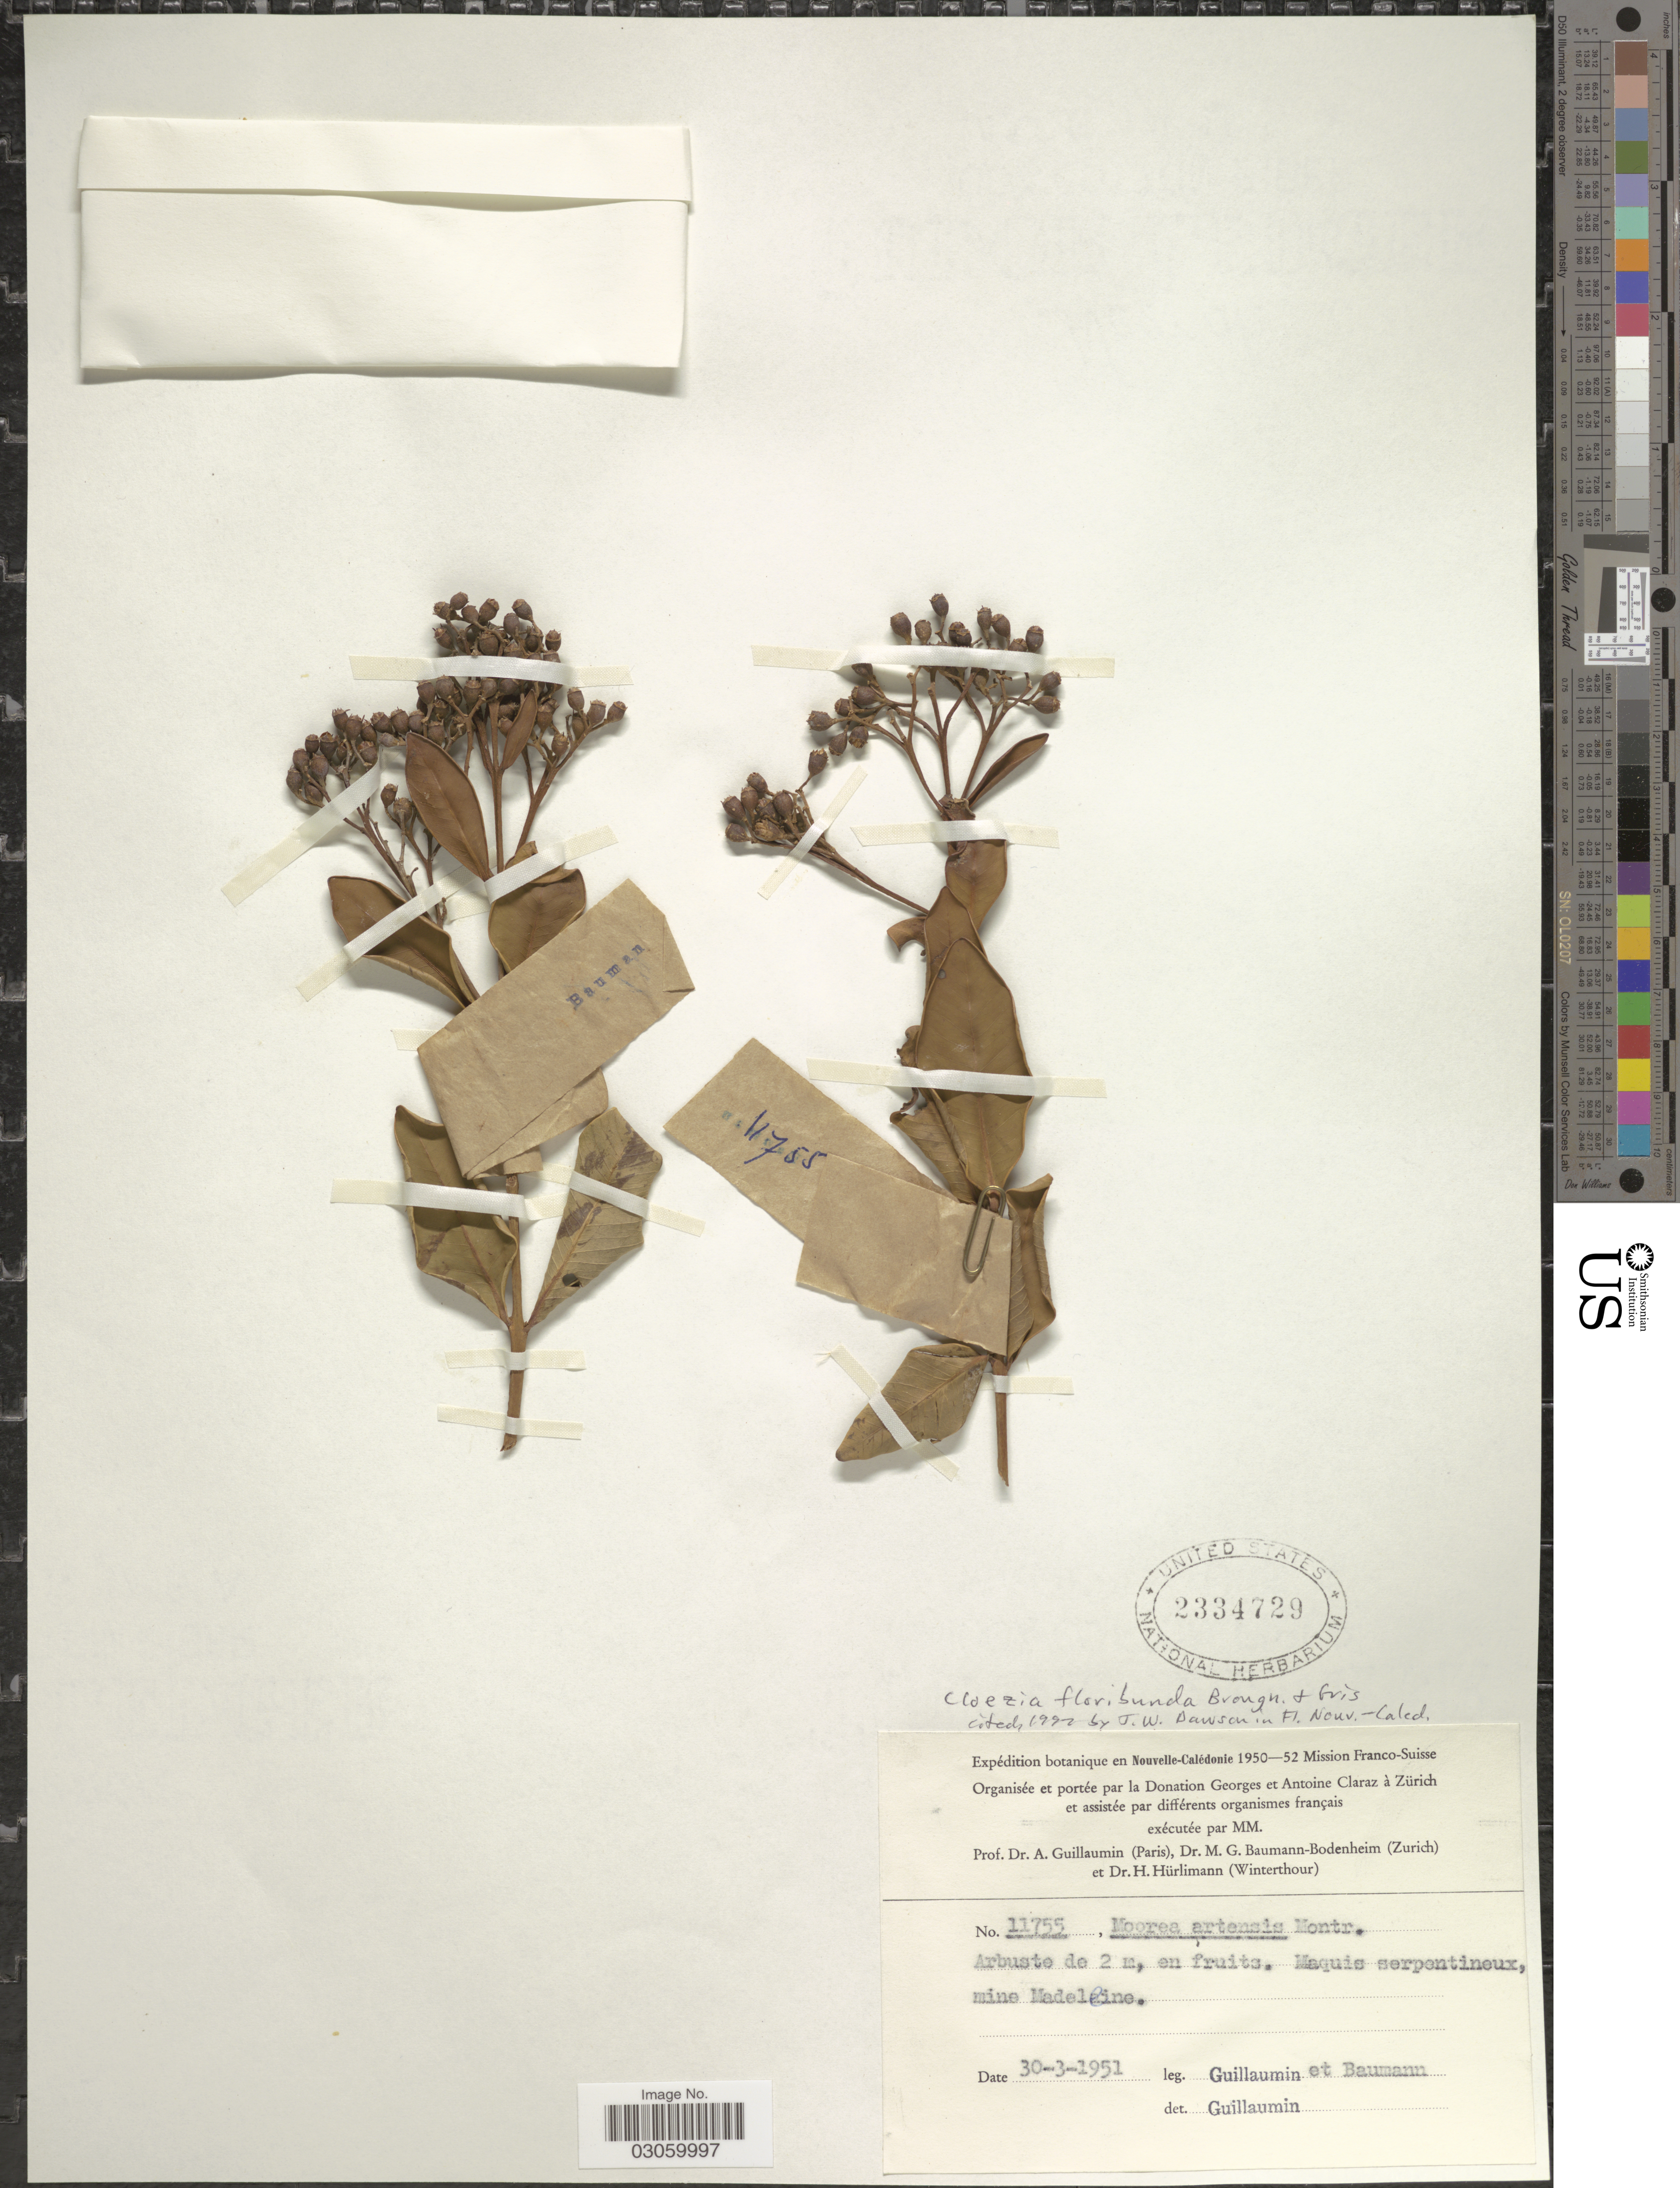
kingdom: Plantae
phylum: Tracheophyta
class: Magnoliopsida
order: Myrtales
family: Myrtaceae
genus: Cloezia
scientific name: Cloezia floribunda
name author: Brongn. & Gris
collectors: A. Guillaumin & M. G. Baumann-Bodenheim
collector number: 11755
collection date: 1951-03-30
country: New Caledonia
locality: Nouvelle-Calédonie, Maquis serpentineux, mine Madeleine.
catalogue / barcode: US 2334729